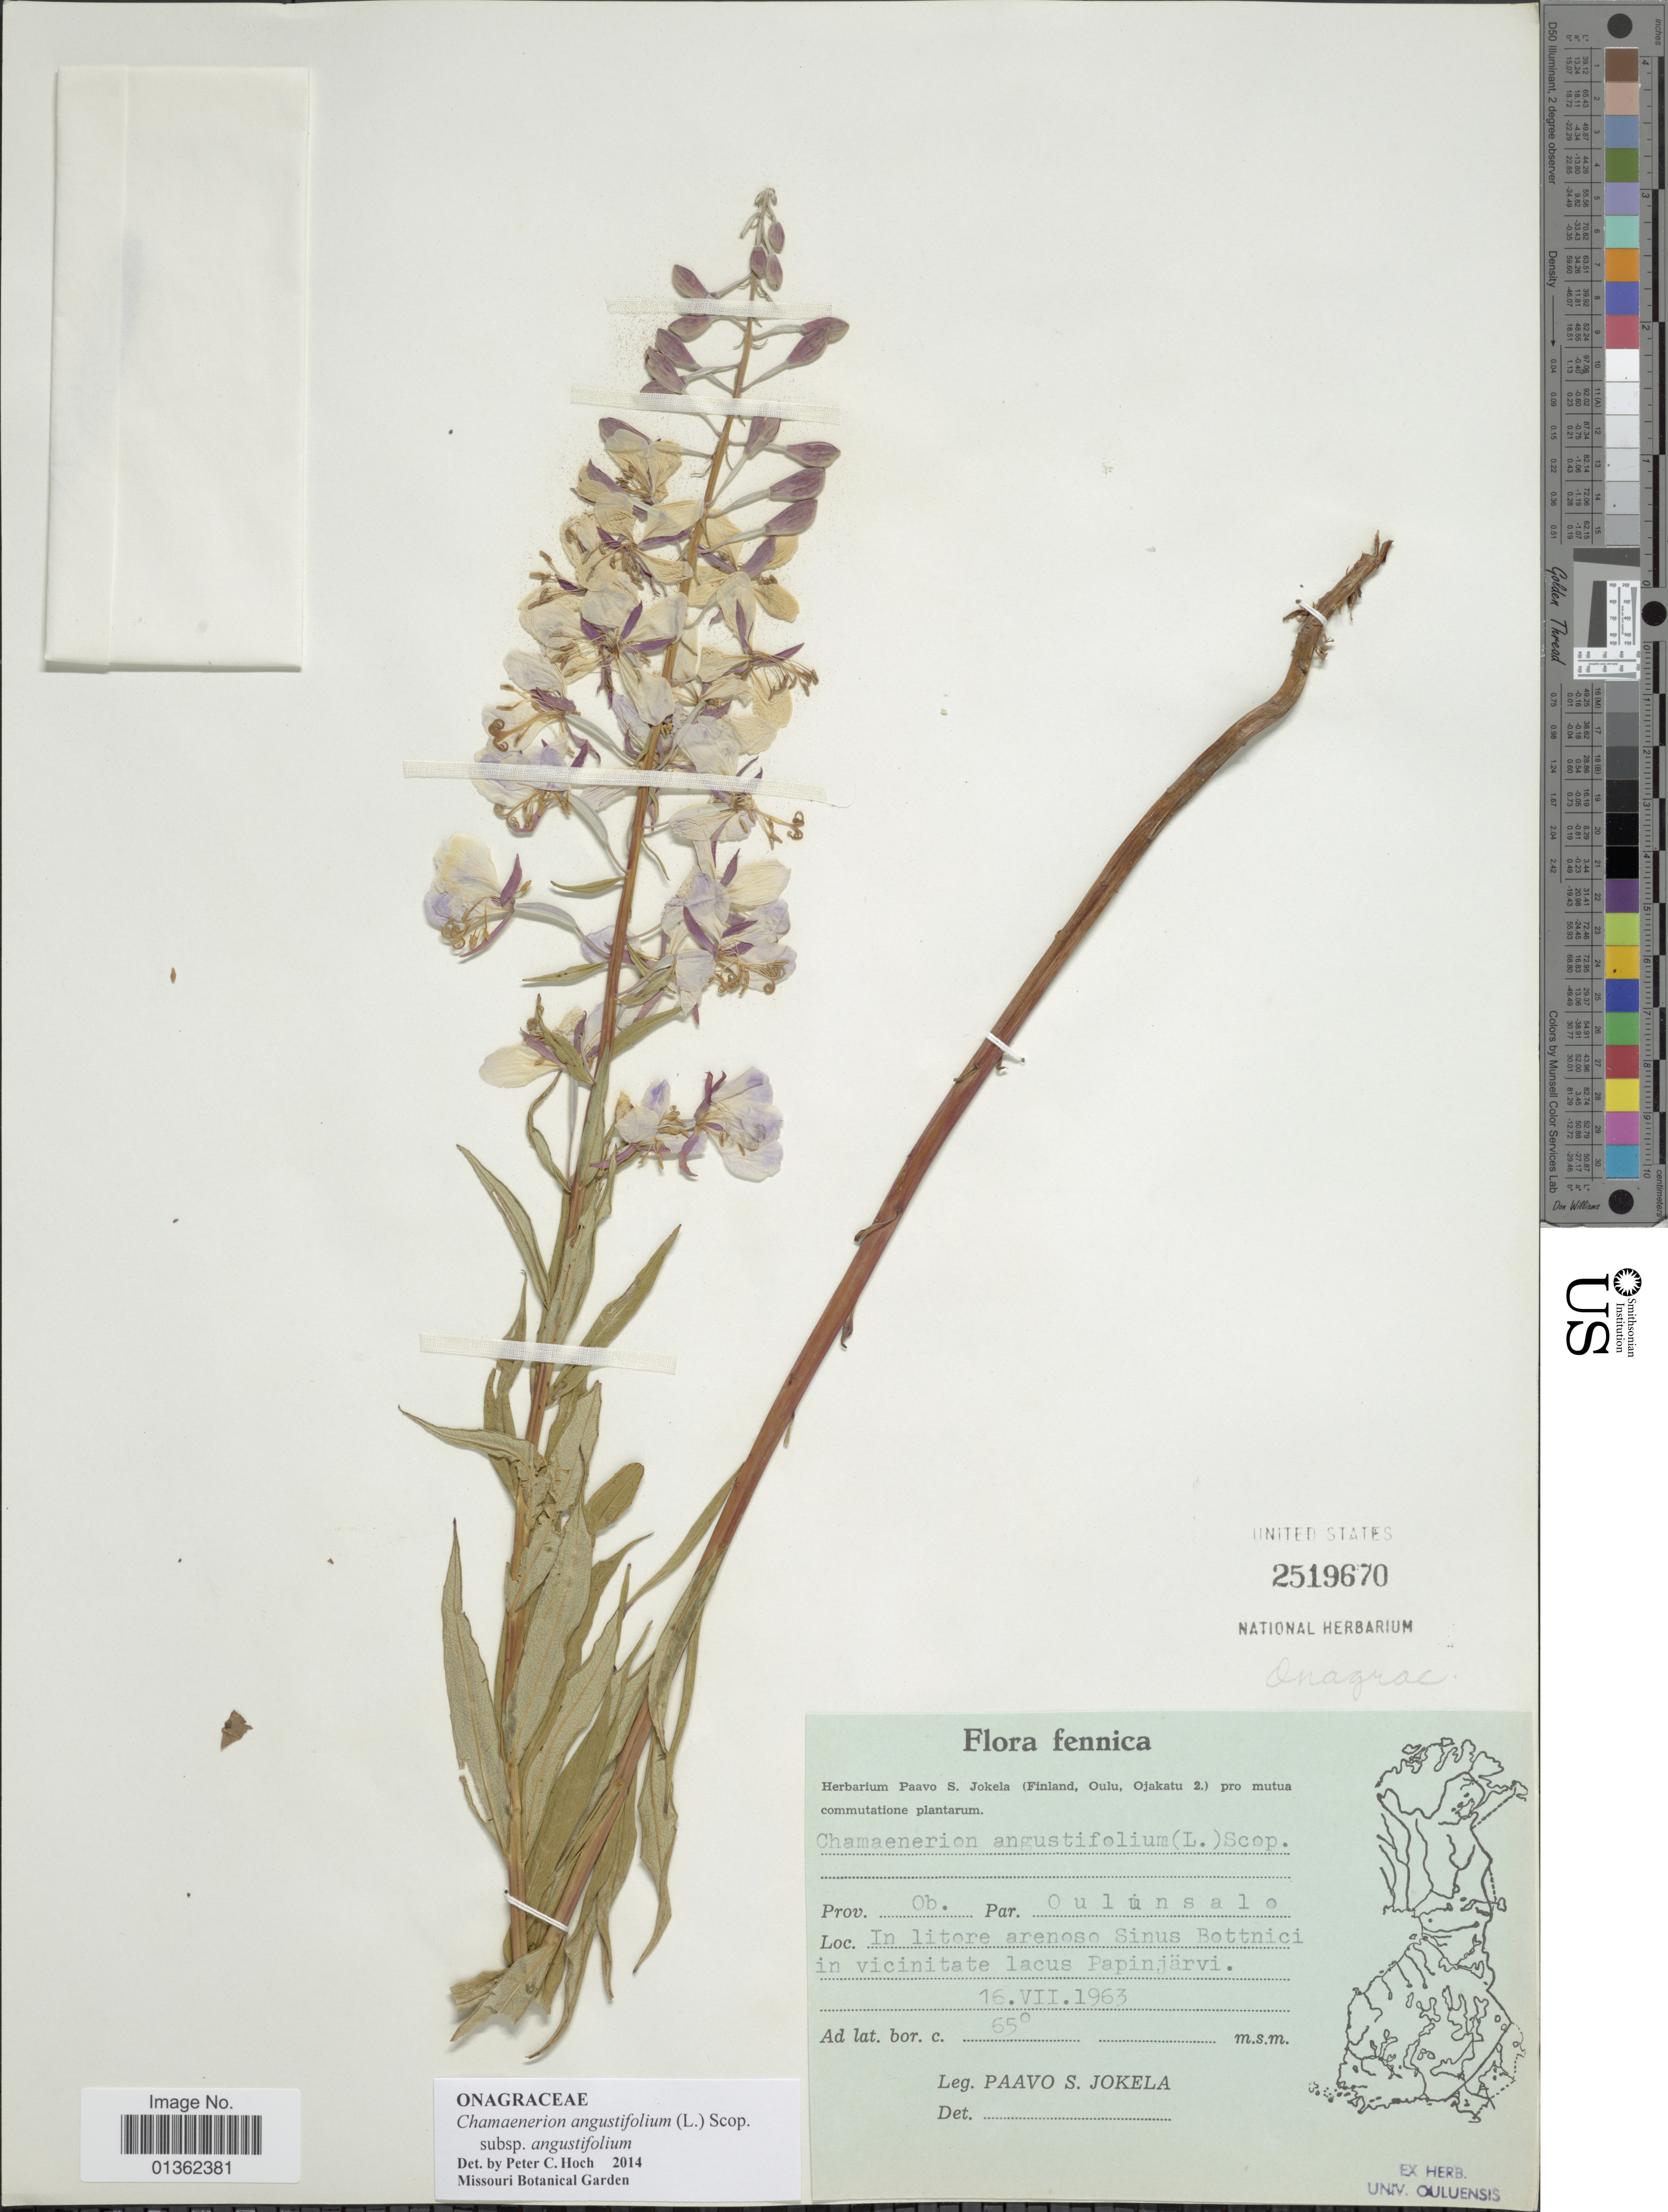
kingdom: Plantae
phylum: Tracheophyta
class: Magnoliopsida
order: Myrtales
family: Onagraceae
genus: Chamaenerion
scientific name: Chamaenerion angustifolium subsp. angustifolium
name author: (L.) Scop.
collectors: P. Jokela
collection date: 1963-07-16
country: Finland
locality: Prov. Ob. Par. Oulunsalo. In litore arenoso Sinus Bottnici in vicinitate lacus Papinjärvi.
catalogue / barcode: US 2519670